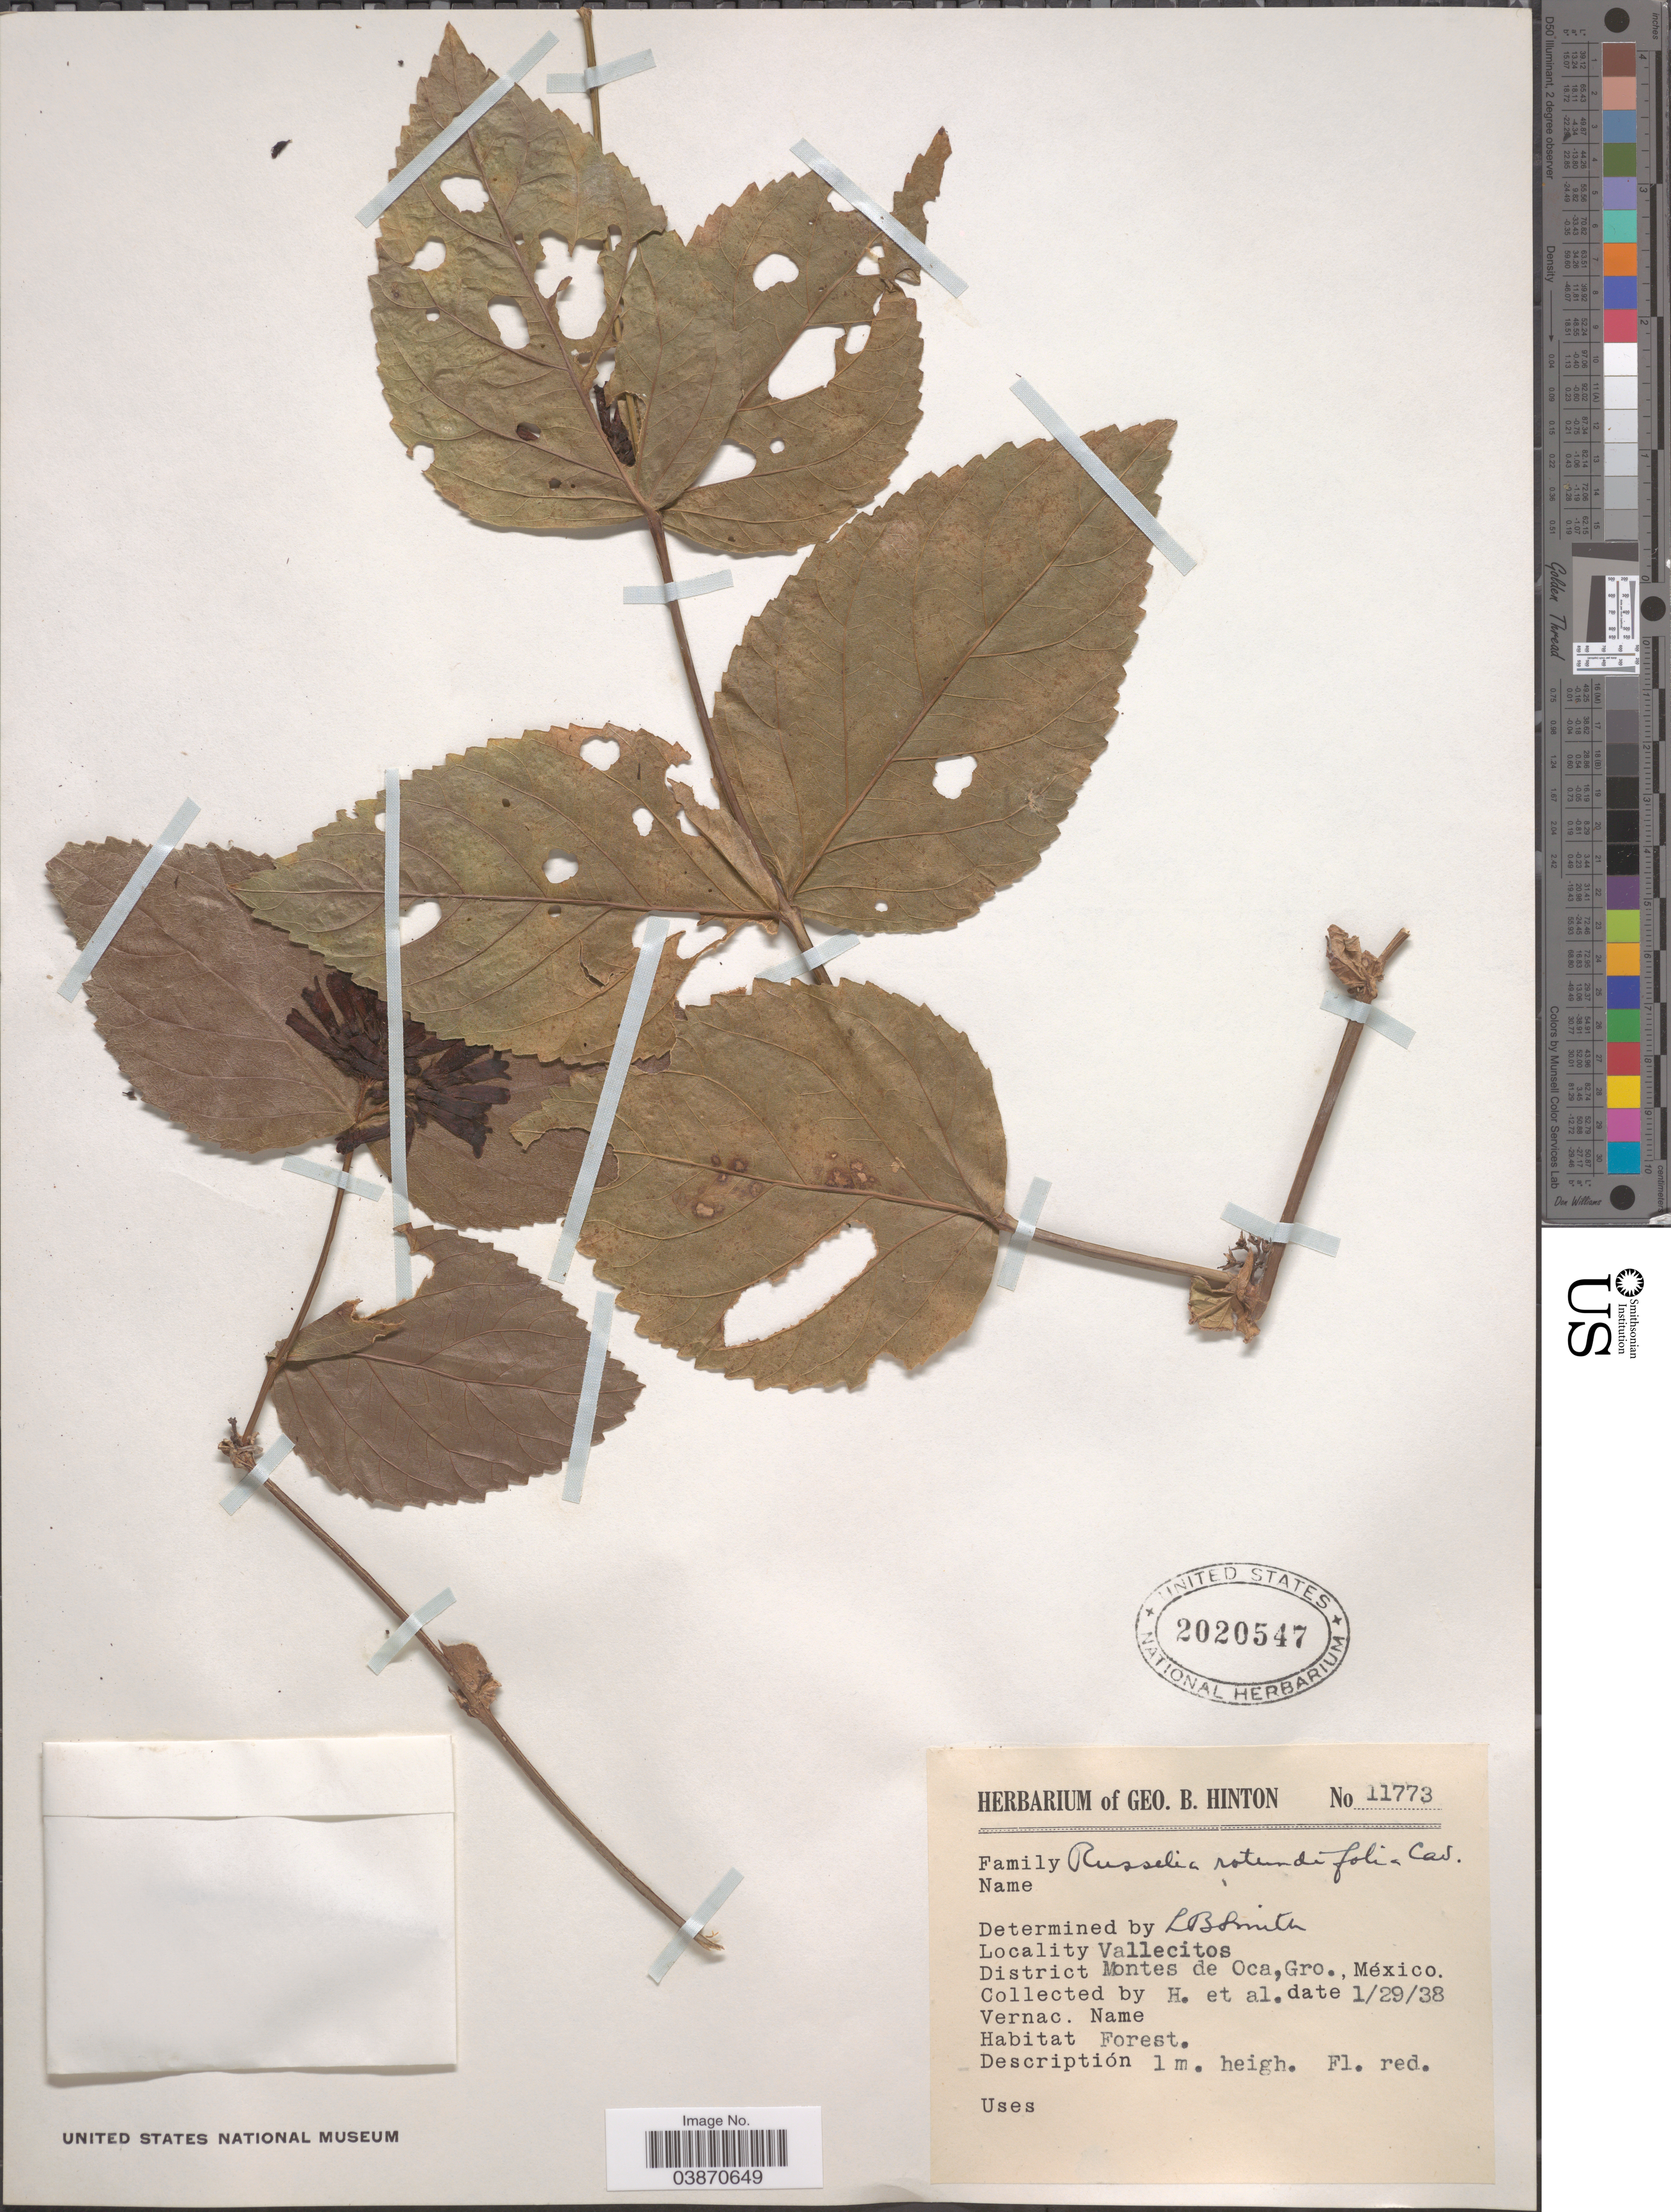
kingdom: Plantae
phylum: Tracheophyta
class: Magnoliopsida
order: Lamiales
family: Plantaginaceae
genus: Russelia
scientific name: Russelia rotundifolia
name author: Cav.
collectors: G. B. Hinton & et al.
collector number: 11773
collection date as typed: Transcribed d/m/y: 29/1/38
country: Mexico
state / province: Guerrero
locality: Vallecitos. District Montes de Oca.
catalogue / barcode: US 2020547